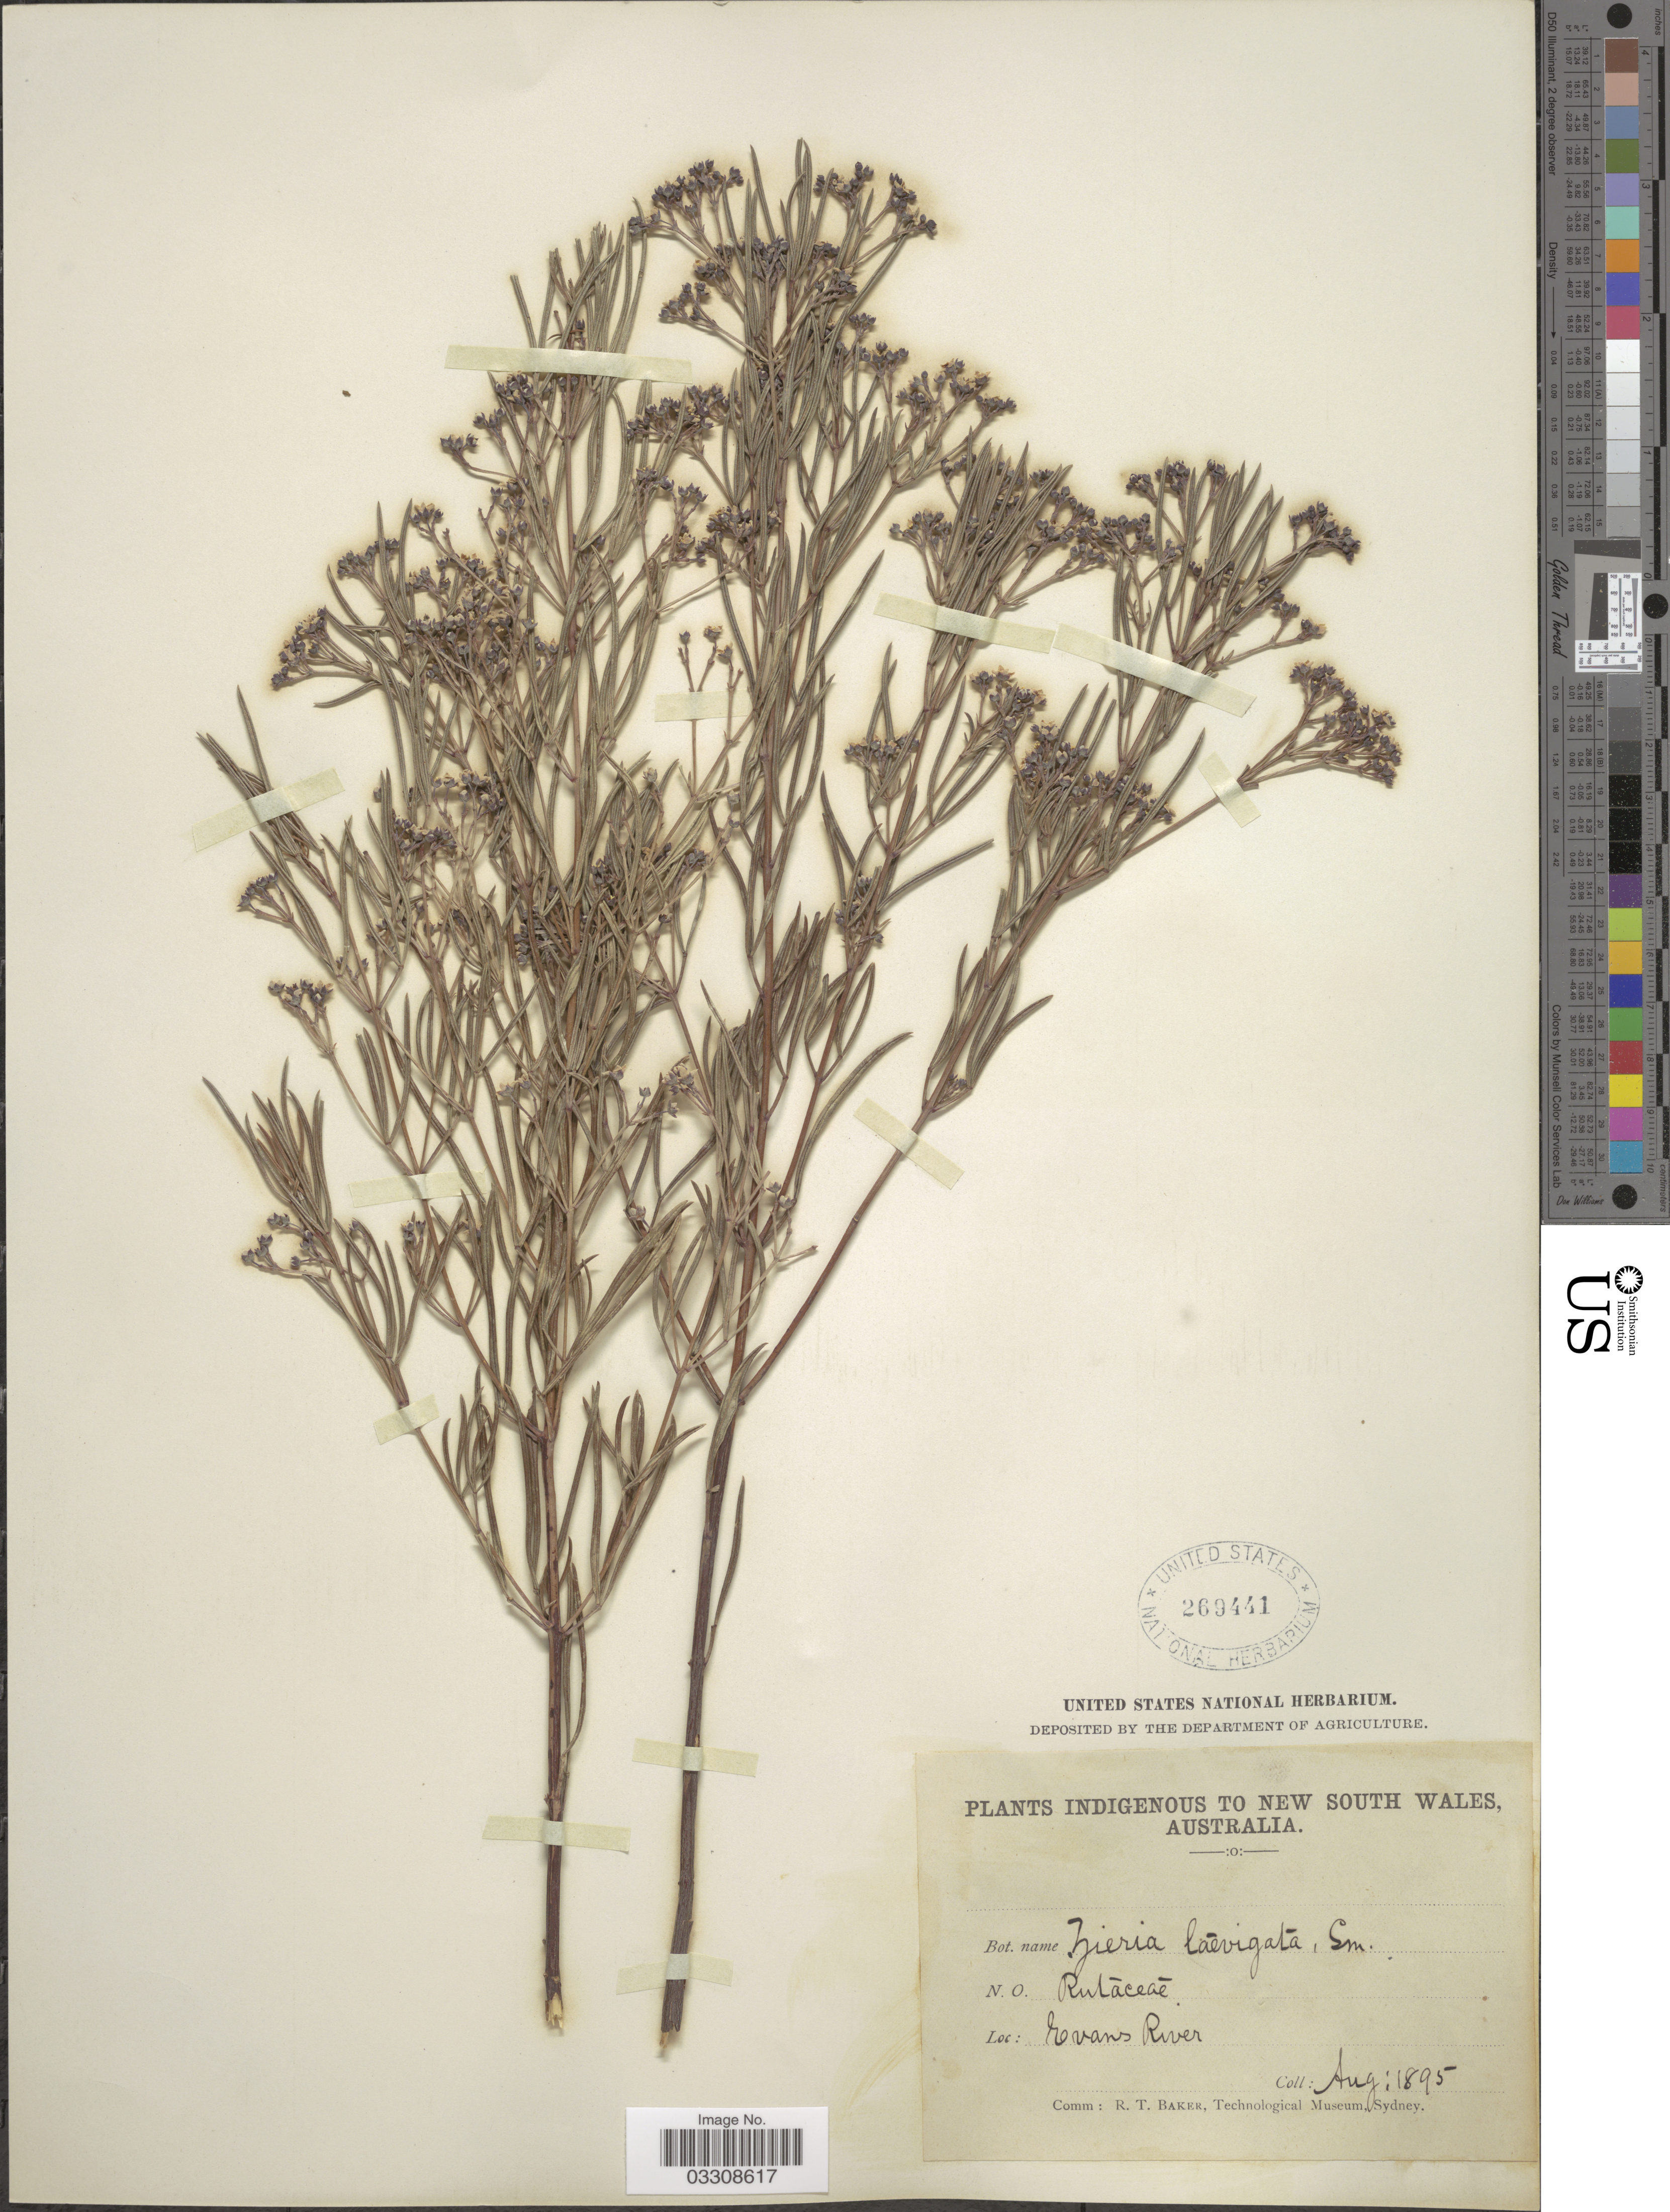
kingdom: Plantae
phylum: Tracheophyta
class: Magnoliopsida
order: Sapindales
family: Rutaceae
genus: Zieria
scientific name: Zieria laevigata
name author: Sm.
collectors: R. T. Baker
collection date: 1895-08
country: Australia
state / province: New South Wales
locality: Evans River.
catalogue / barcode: US 269441